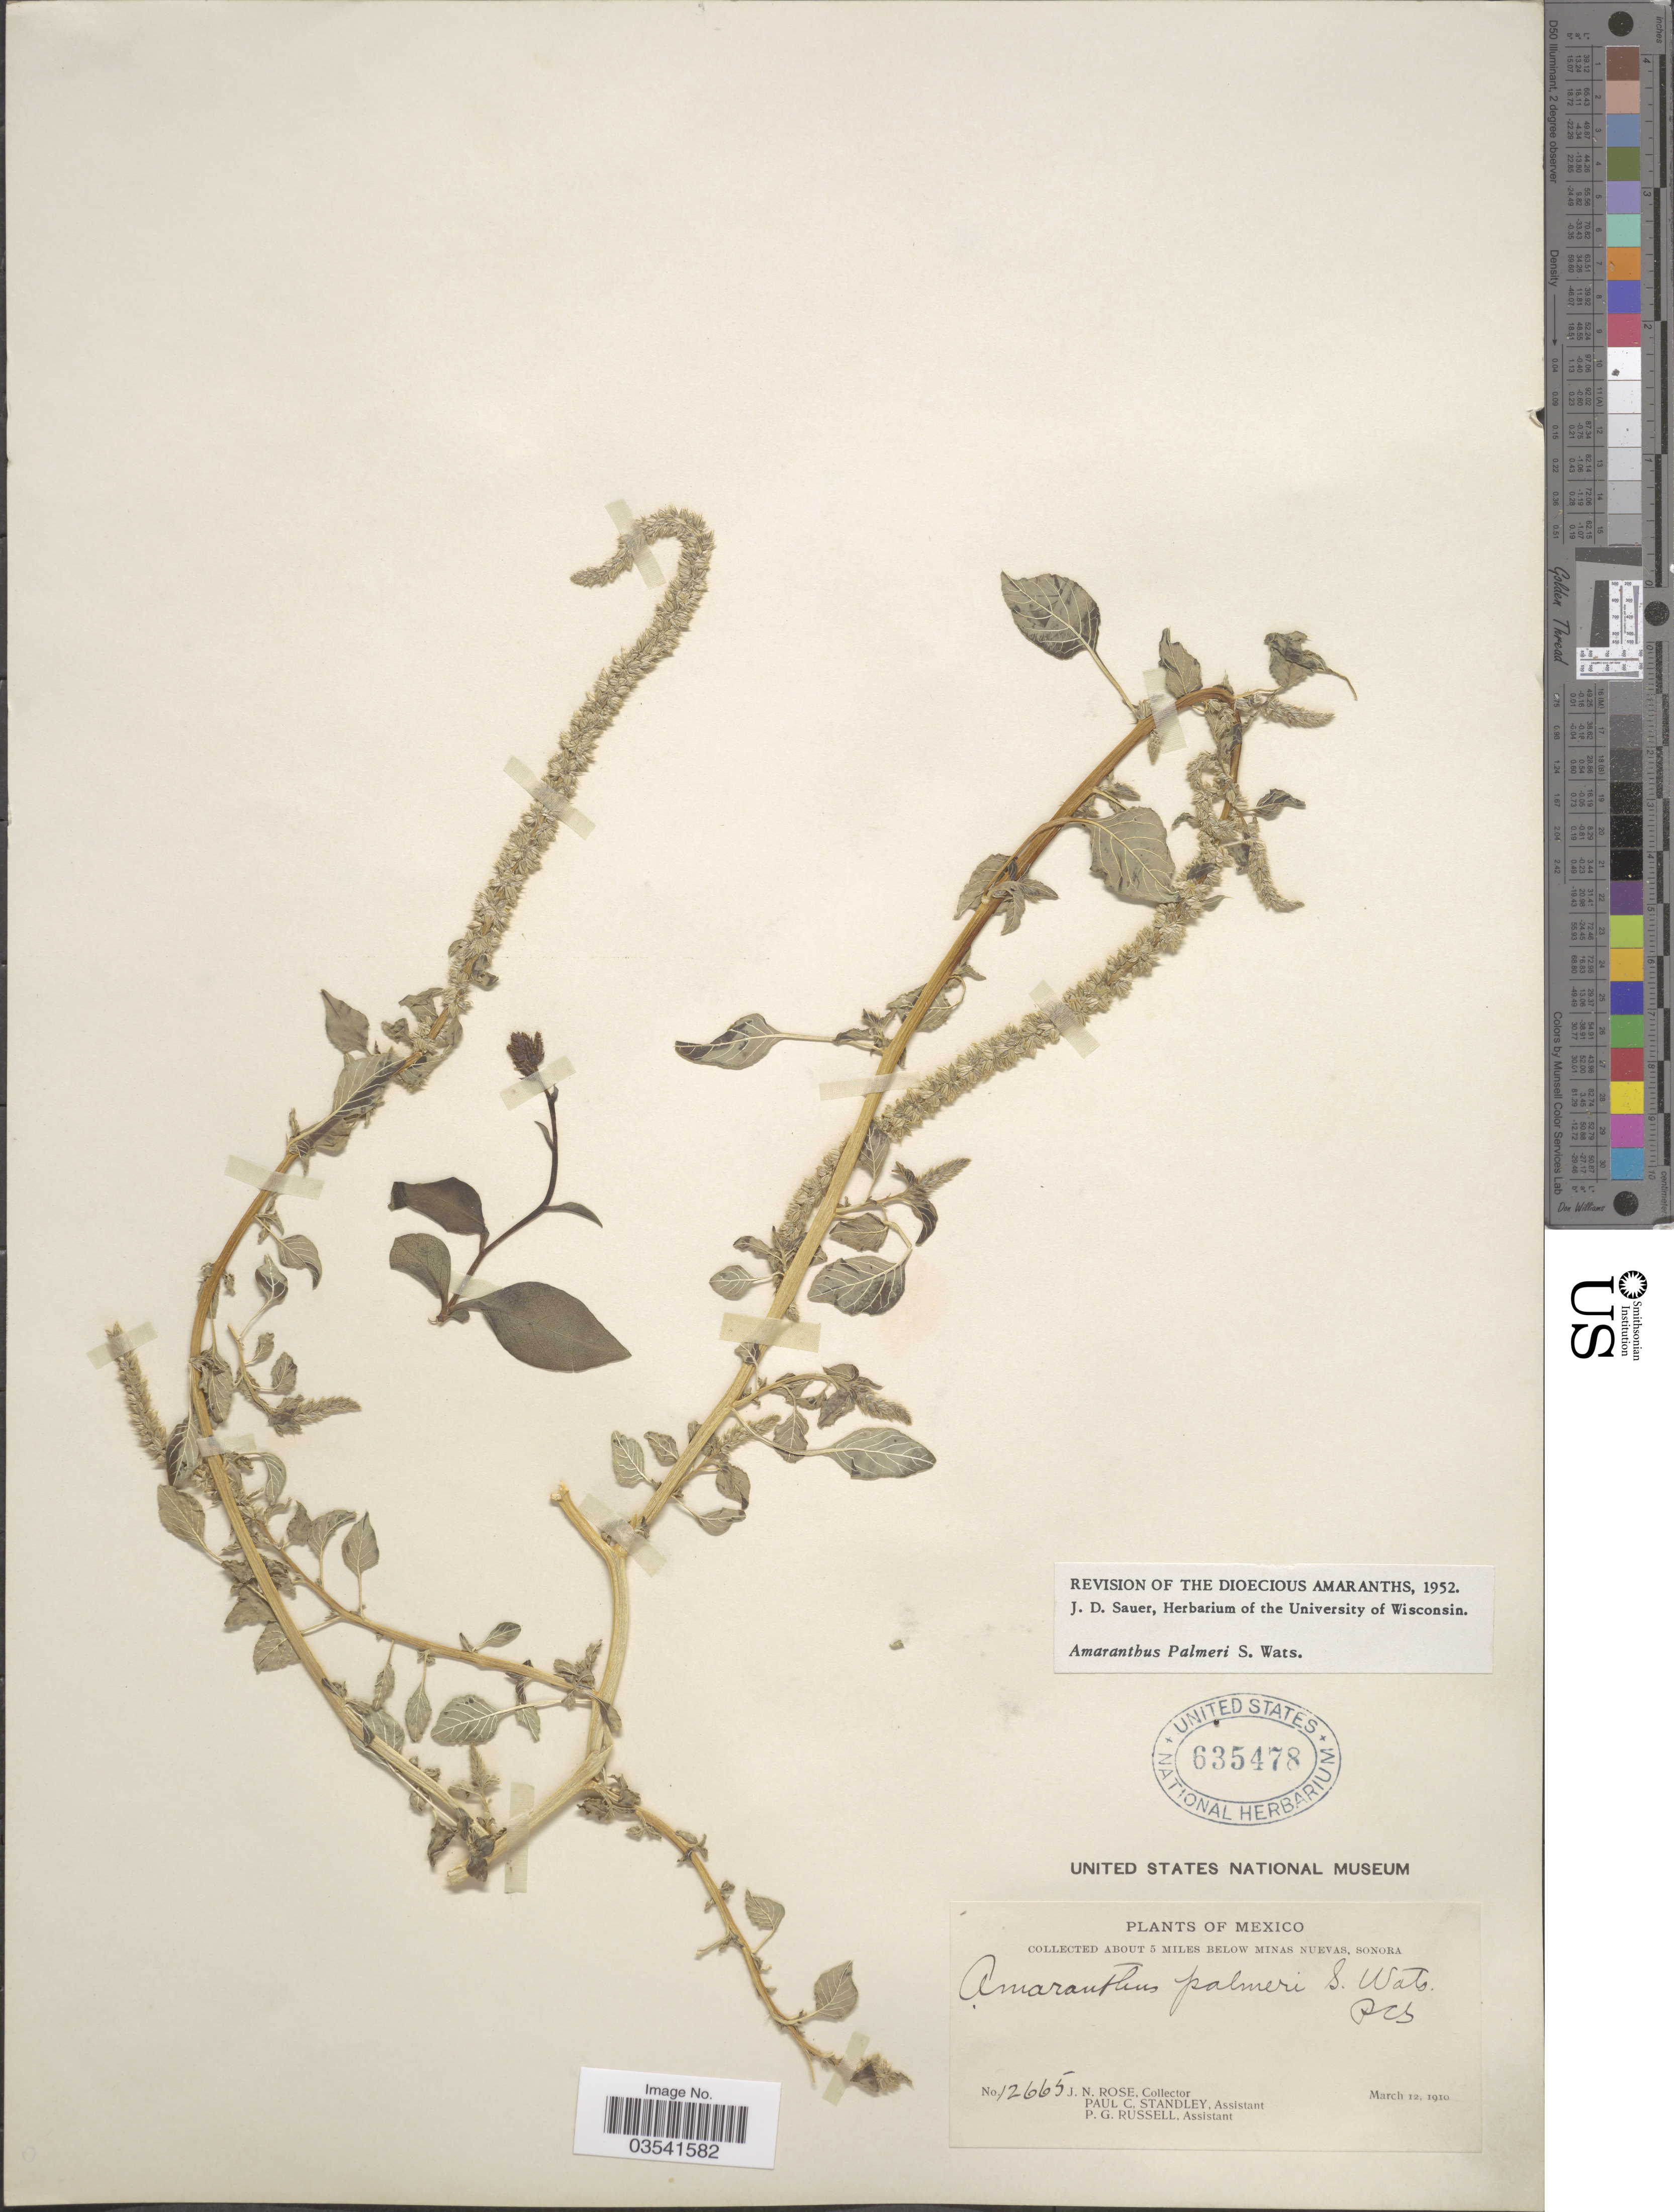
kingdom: Plantae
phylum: Tracheophyta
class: Magnoliopsida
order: Caryophyllales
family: Amaranthaceae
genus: Amaranthus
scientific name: Amaranthus palmeri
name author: S. Watson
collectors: J. N. Rose, P. C. Standley & P. G. Russell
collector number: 12665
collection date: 1910-03-12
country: Mexico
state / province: Sonora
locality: About 5 miles below Minas Nuevas.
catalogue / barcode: US 635478